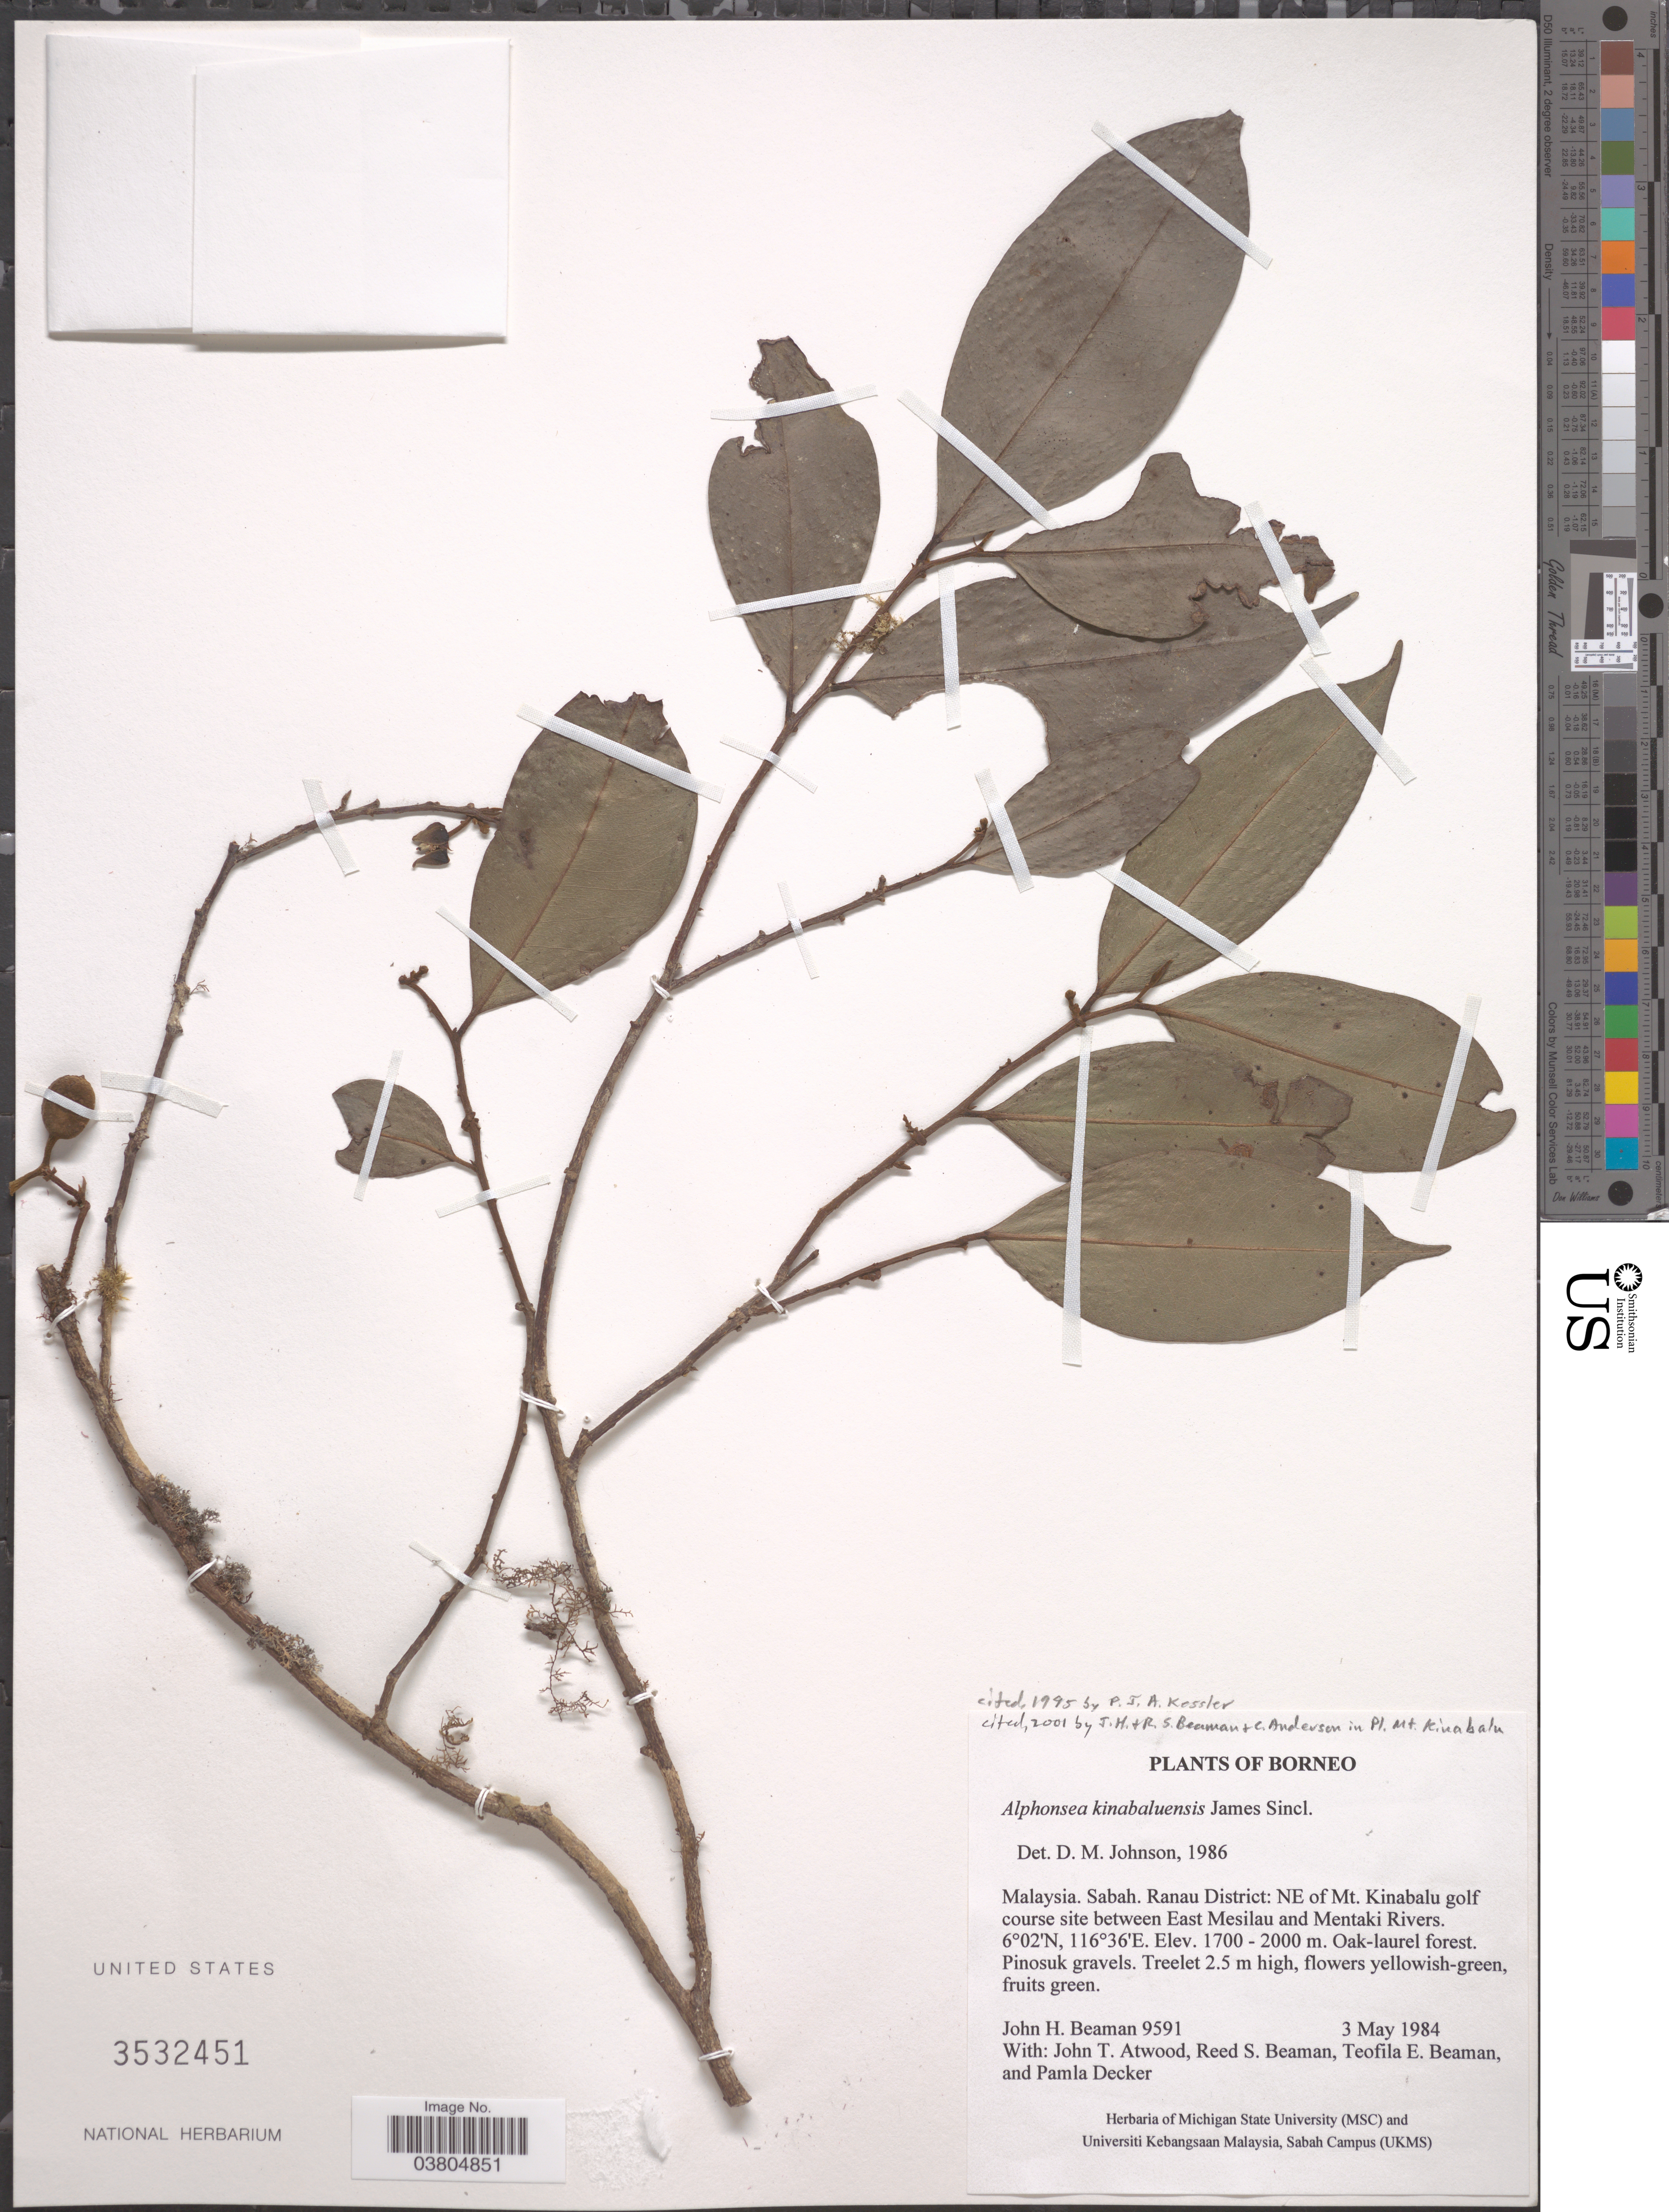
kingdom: Plantae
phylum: Tracheophyta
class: Magnoliopsida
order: Magnoliales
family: Annonaceae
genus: Alphonsea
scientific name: Alphonsea kinabaluensis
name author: J. Sinclair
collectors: J. H. Beaman, J. T. Atwood, R. S. Beaman, T. E. Beaman & P. Decker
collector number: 9591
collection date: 1984-05-03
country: Malaysia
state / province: Sabah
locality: Borneo. Ranau District: NE of Mt. Kinabalu golf course site between East Mesilau and Mentaki Rivers.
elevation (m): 1700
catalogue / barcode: US 3532451